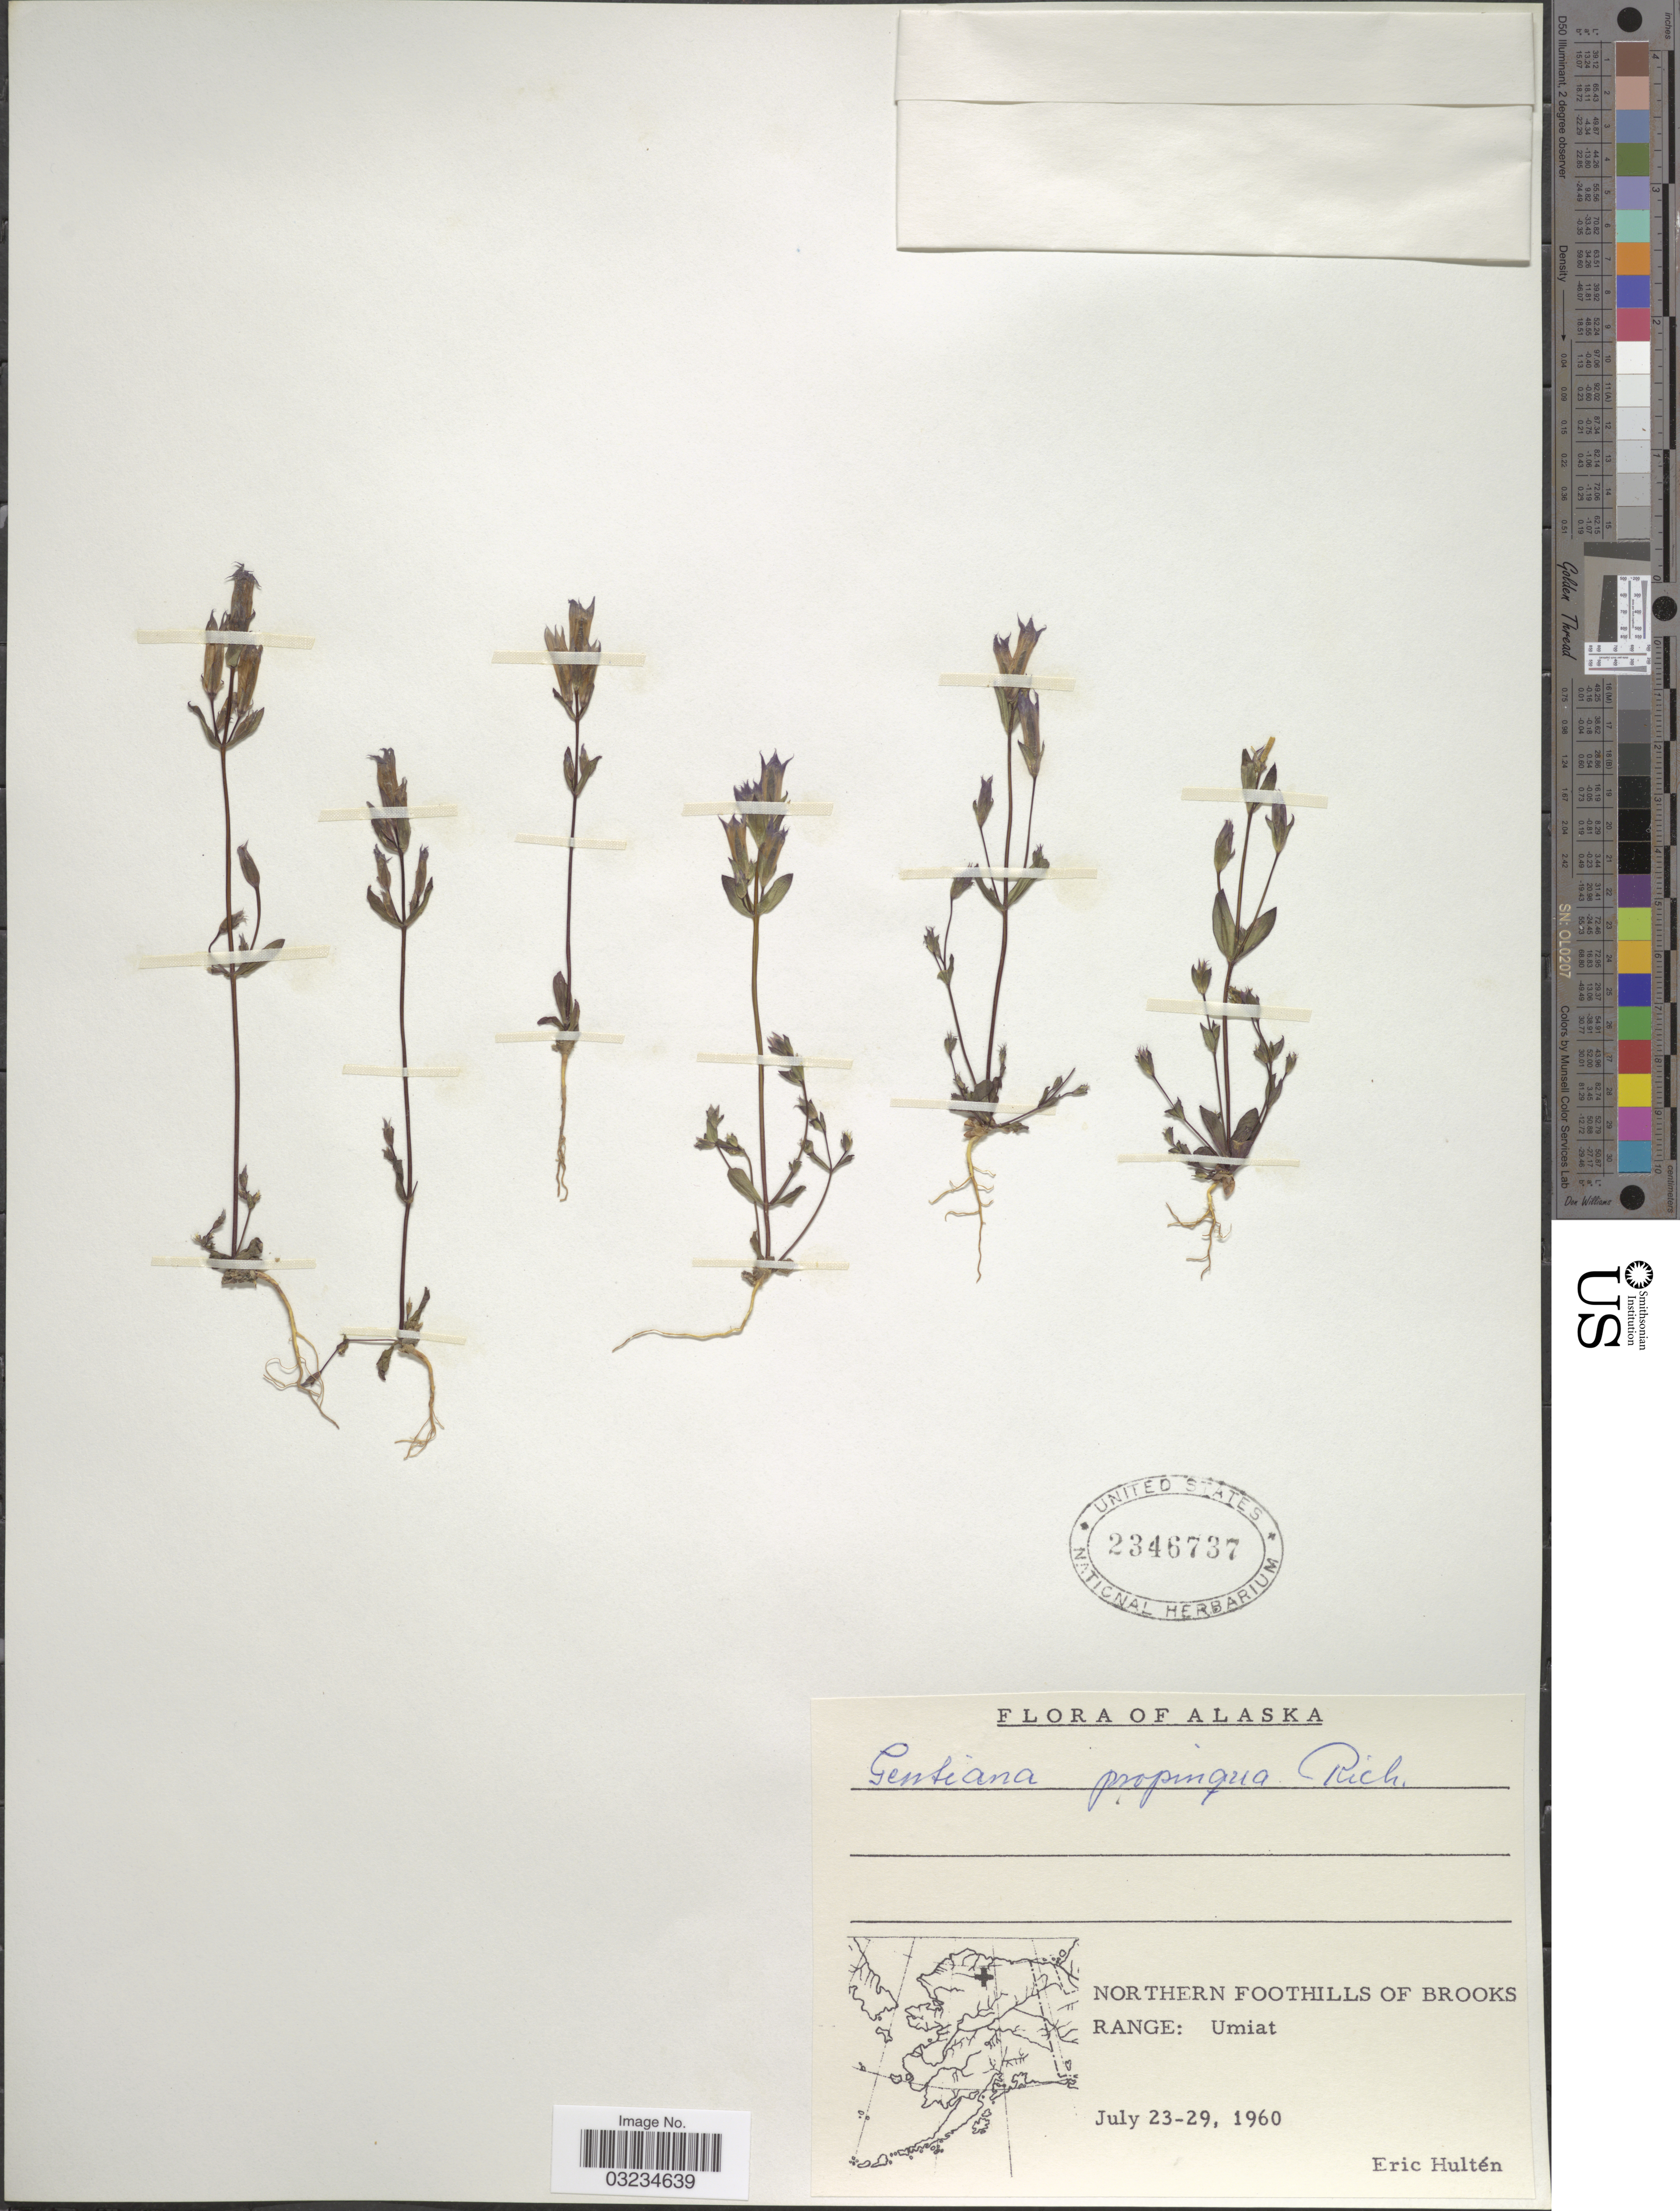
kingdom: Plantae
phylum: Tracheophyta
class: Magnoliopsida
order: Gentianales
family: Gentianaceae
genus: Gentiana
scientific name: Gentiana propinqua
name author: Richards.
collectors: E. G. Hultén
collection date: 1960-07-23/1960-07-29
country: United States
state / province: Alaska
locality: Northern Foothills of Brooks Range: Umiat.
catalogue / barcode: US 2346737